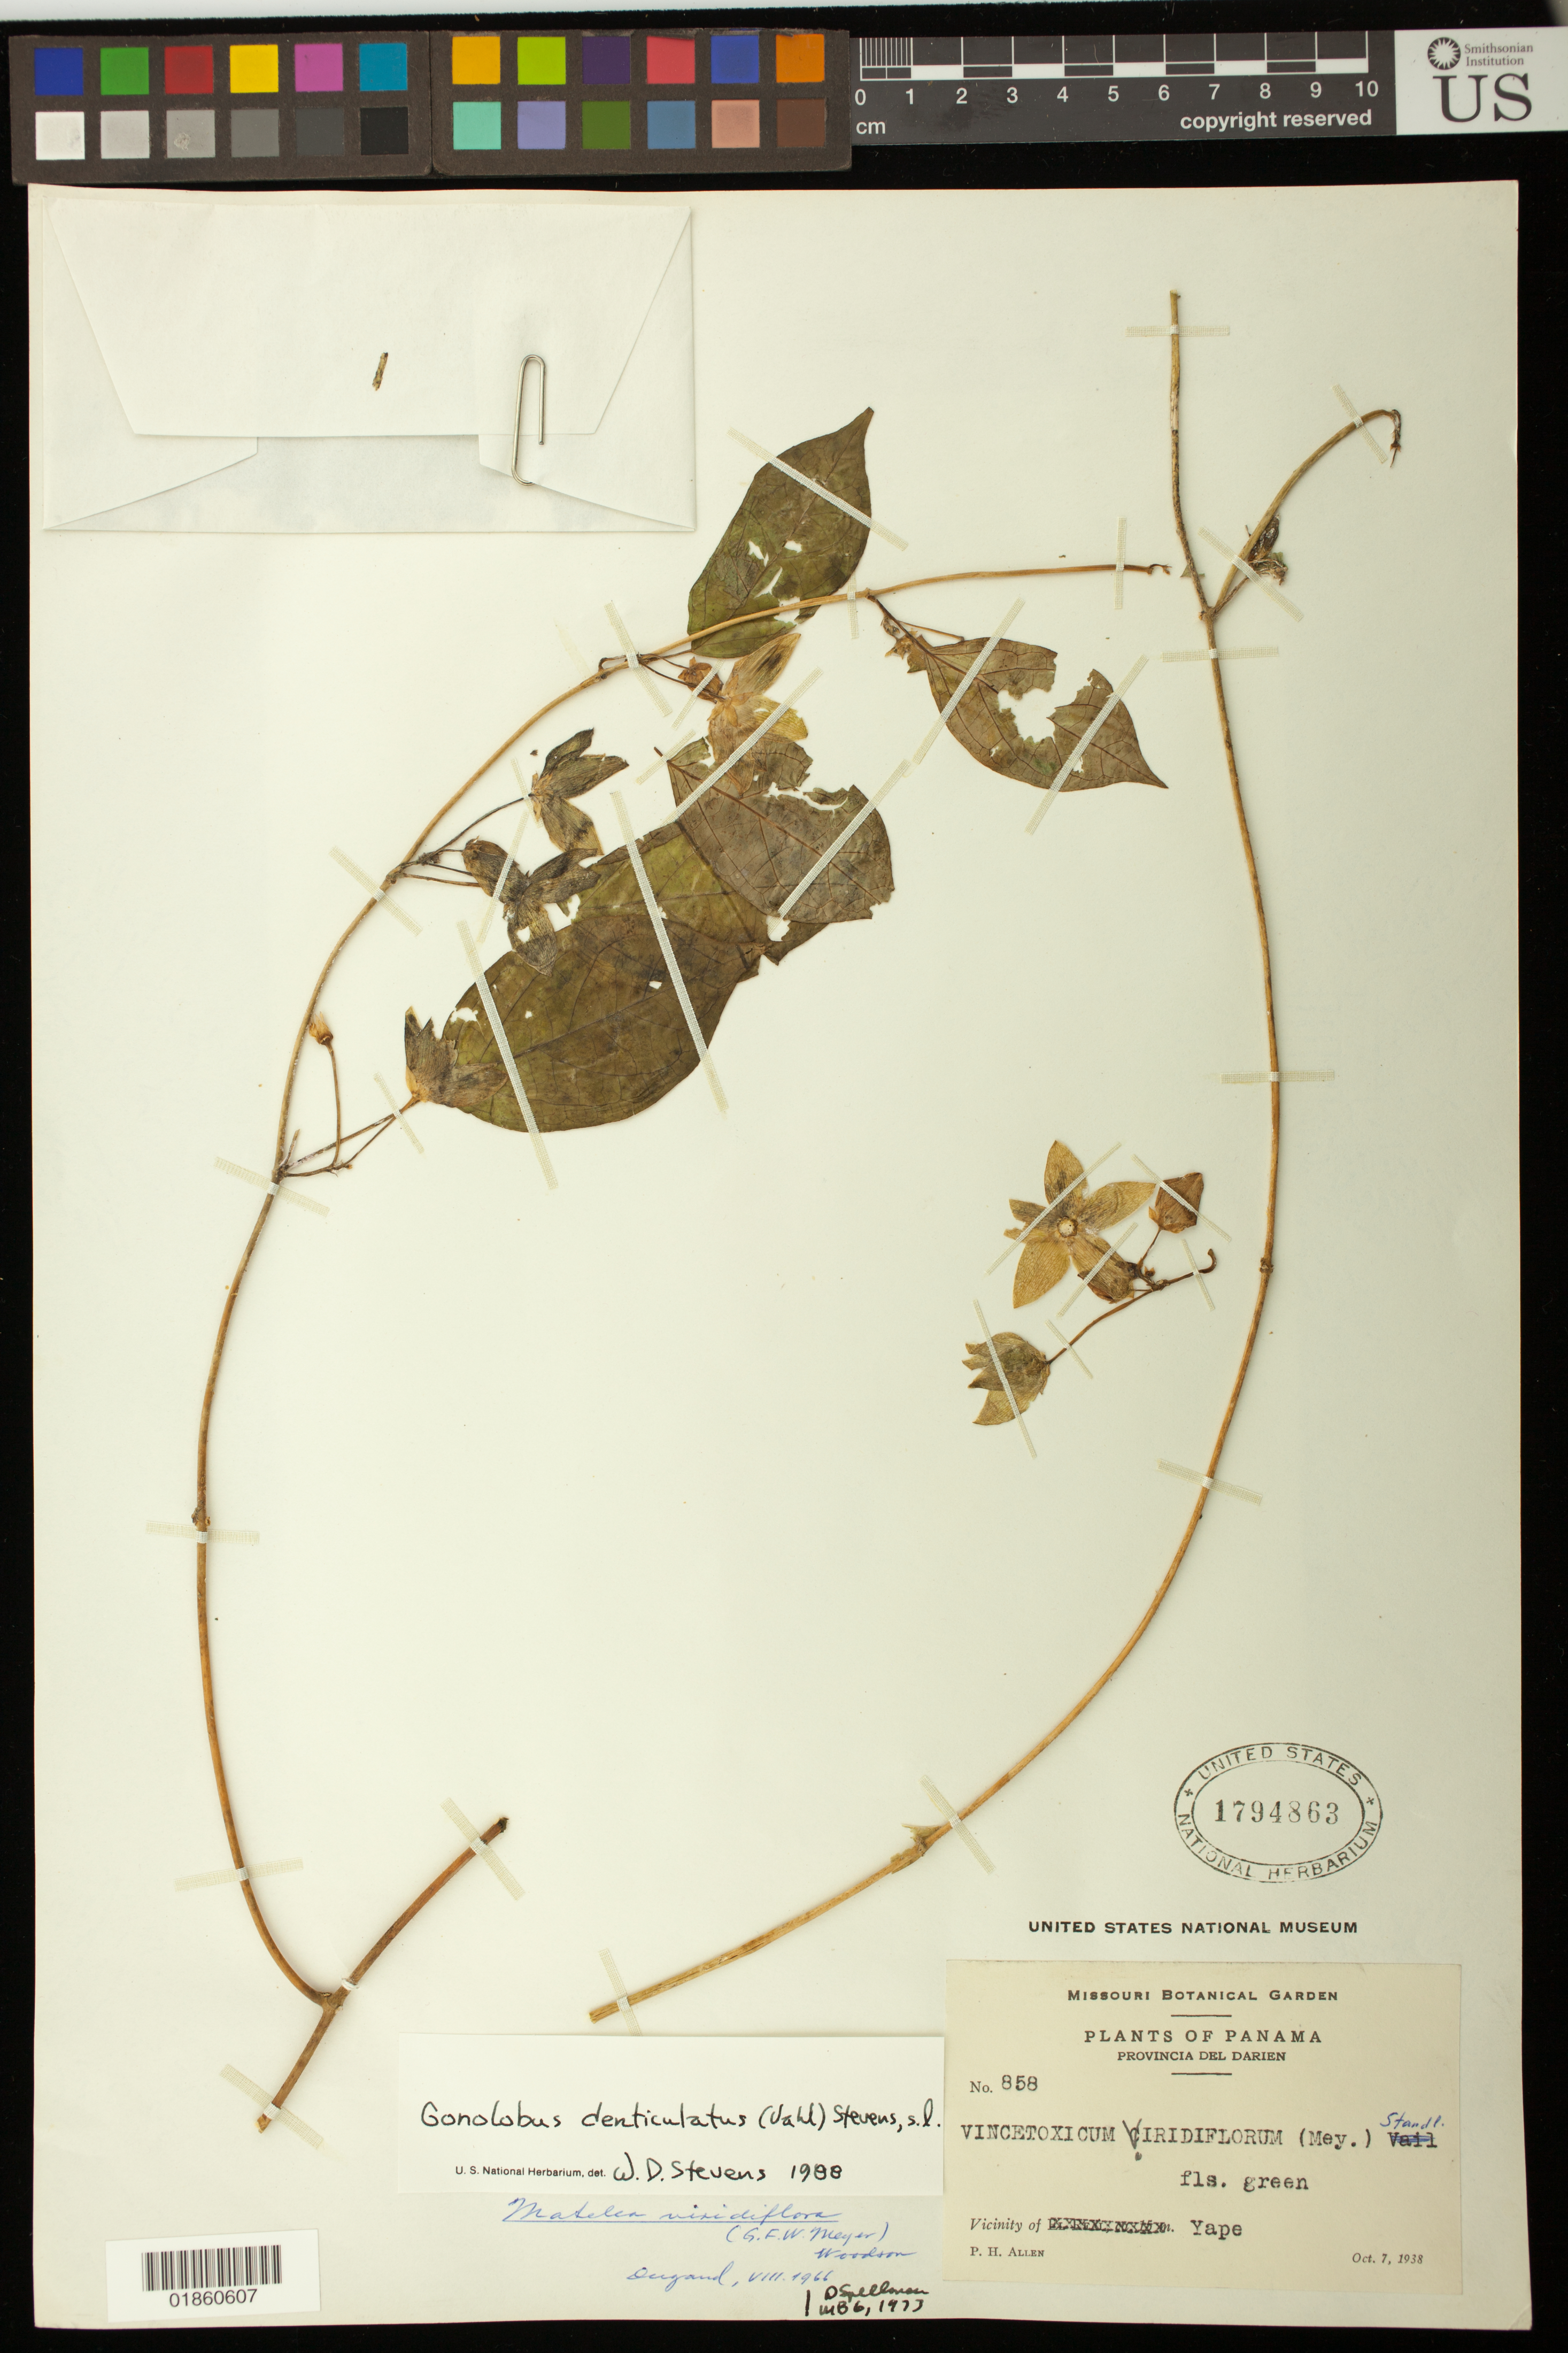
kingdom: Plantae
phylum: Tracheophyta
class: Magnoliopsida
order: Gentianales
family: Apocynaceae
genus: Gonolobus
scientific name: Gonolobus denticulatus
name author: (Vahl) W.D. Stevens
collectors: P. H. Allen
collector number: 858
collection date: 1938-10-07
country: Panama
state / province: Darién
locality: Vicinity of Yape.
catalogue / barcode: US 1794863